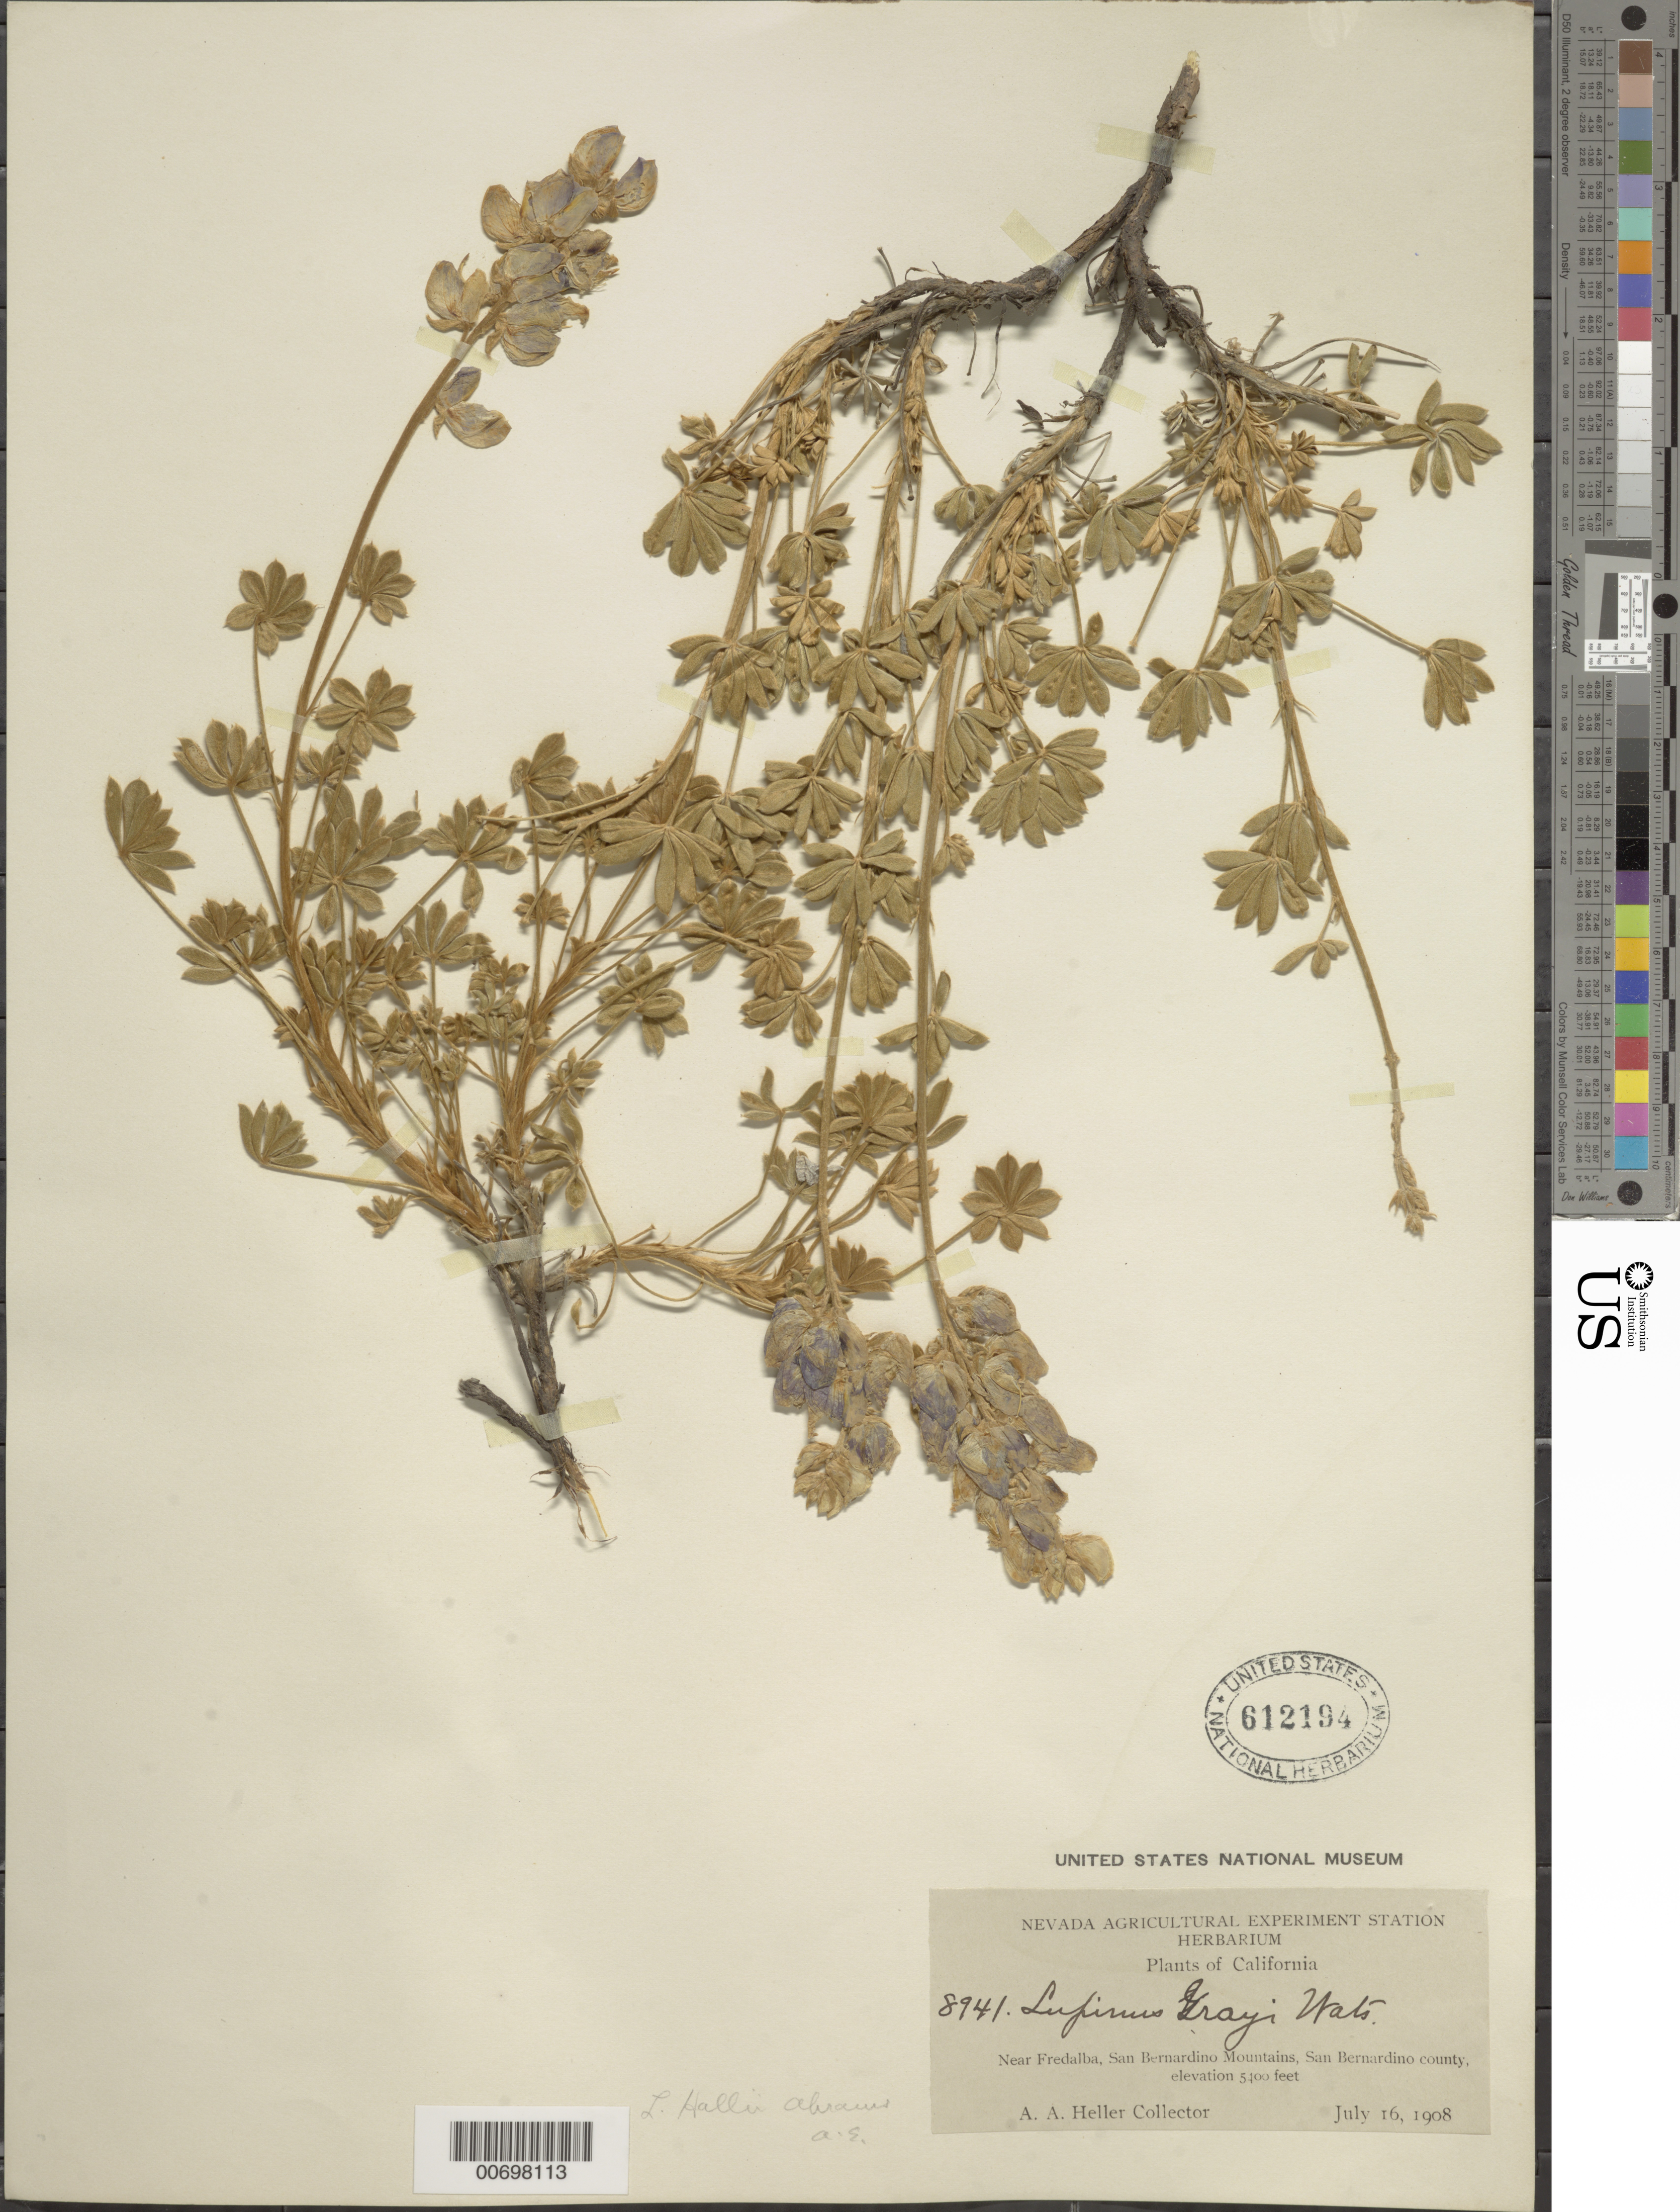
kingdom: Plantae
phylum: Tracheophyta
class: Magnoliopsida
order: Fabales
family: Fabaceae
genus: Lupinus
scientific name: Lupinus excubitus var. hallii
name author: (Abrams) C.P. Sm.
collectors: A. A. Heller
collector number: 8941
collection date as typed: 16 Jul 1908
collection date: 1908-07-16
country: United States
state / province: California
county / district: San Bernardino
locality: Near Fredalba, San Bernardino Mts.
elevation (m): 1646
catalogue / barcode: US 612194